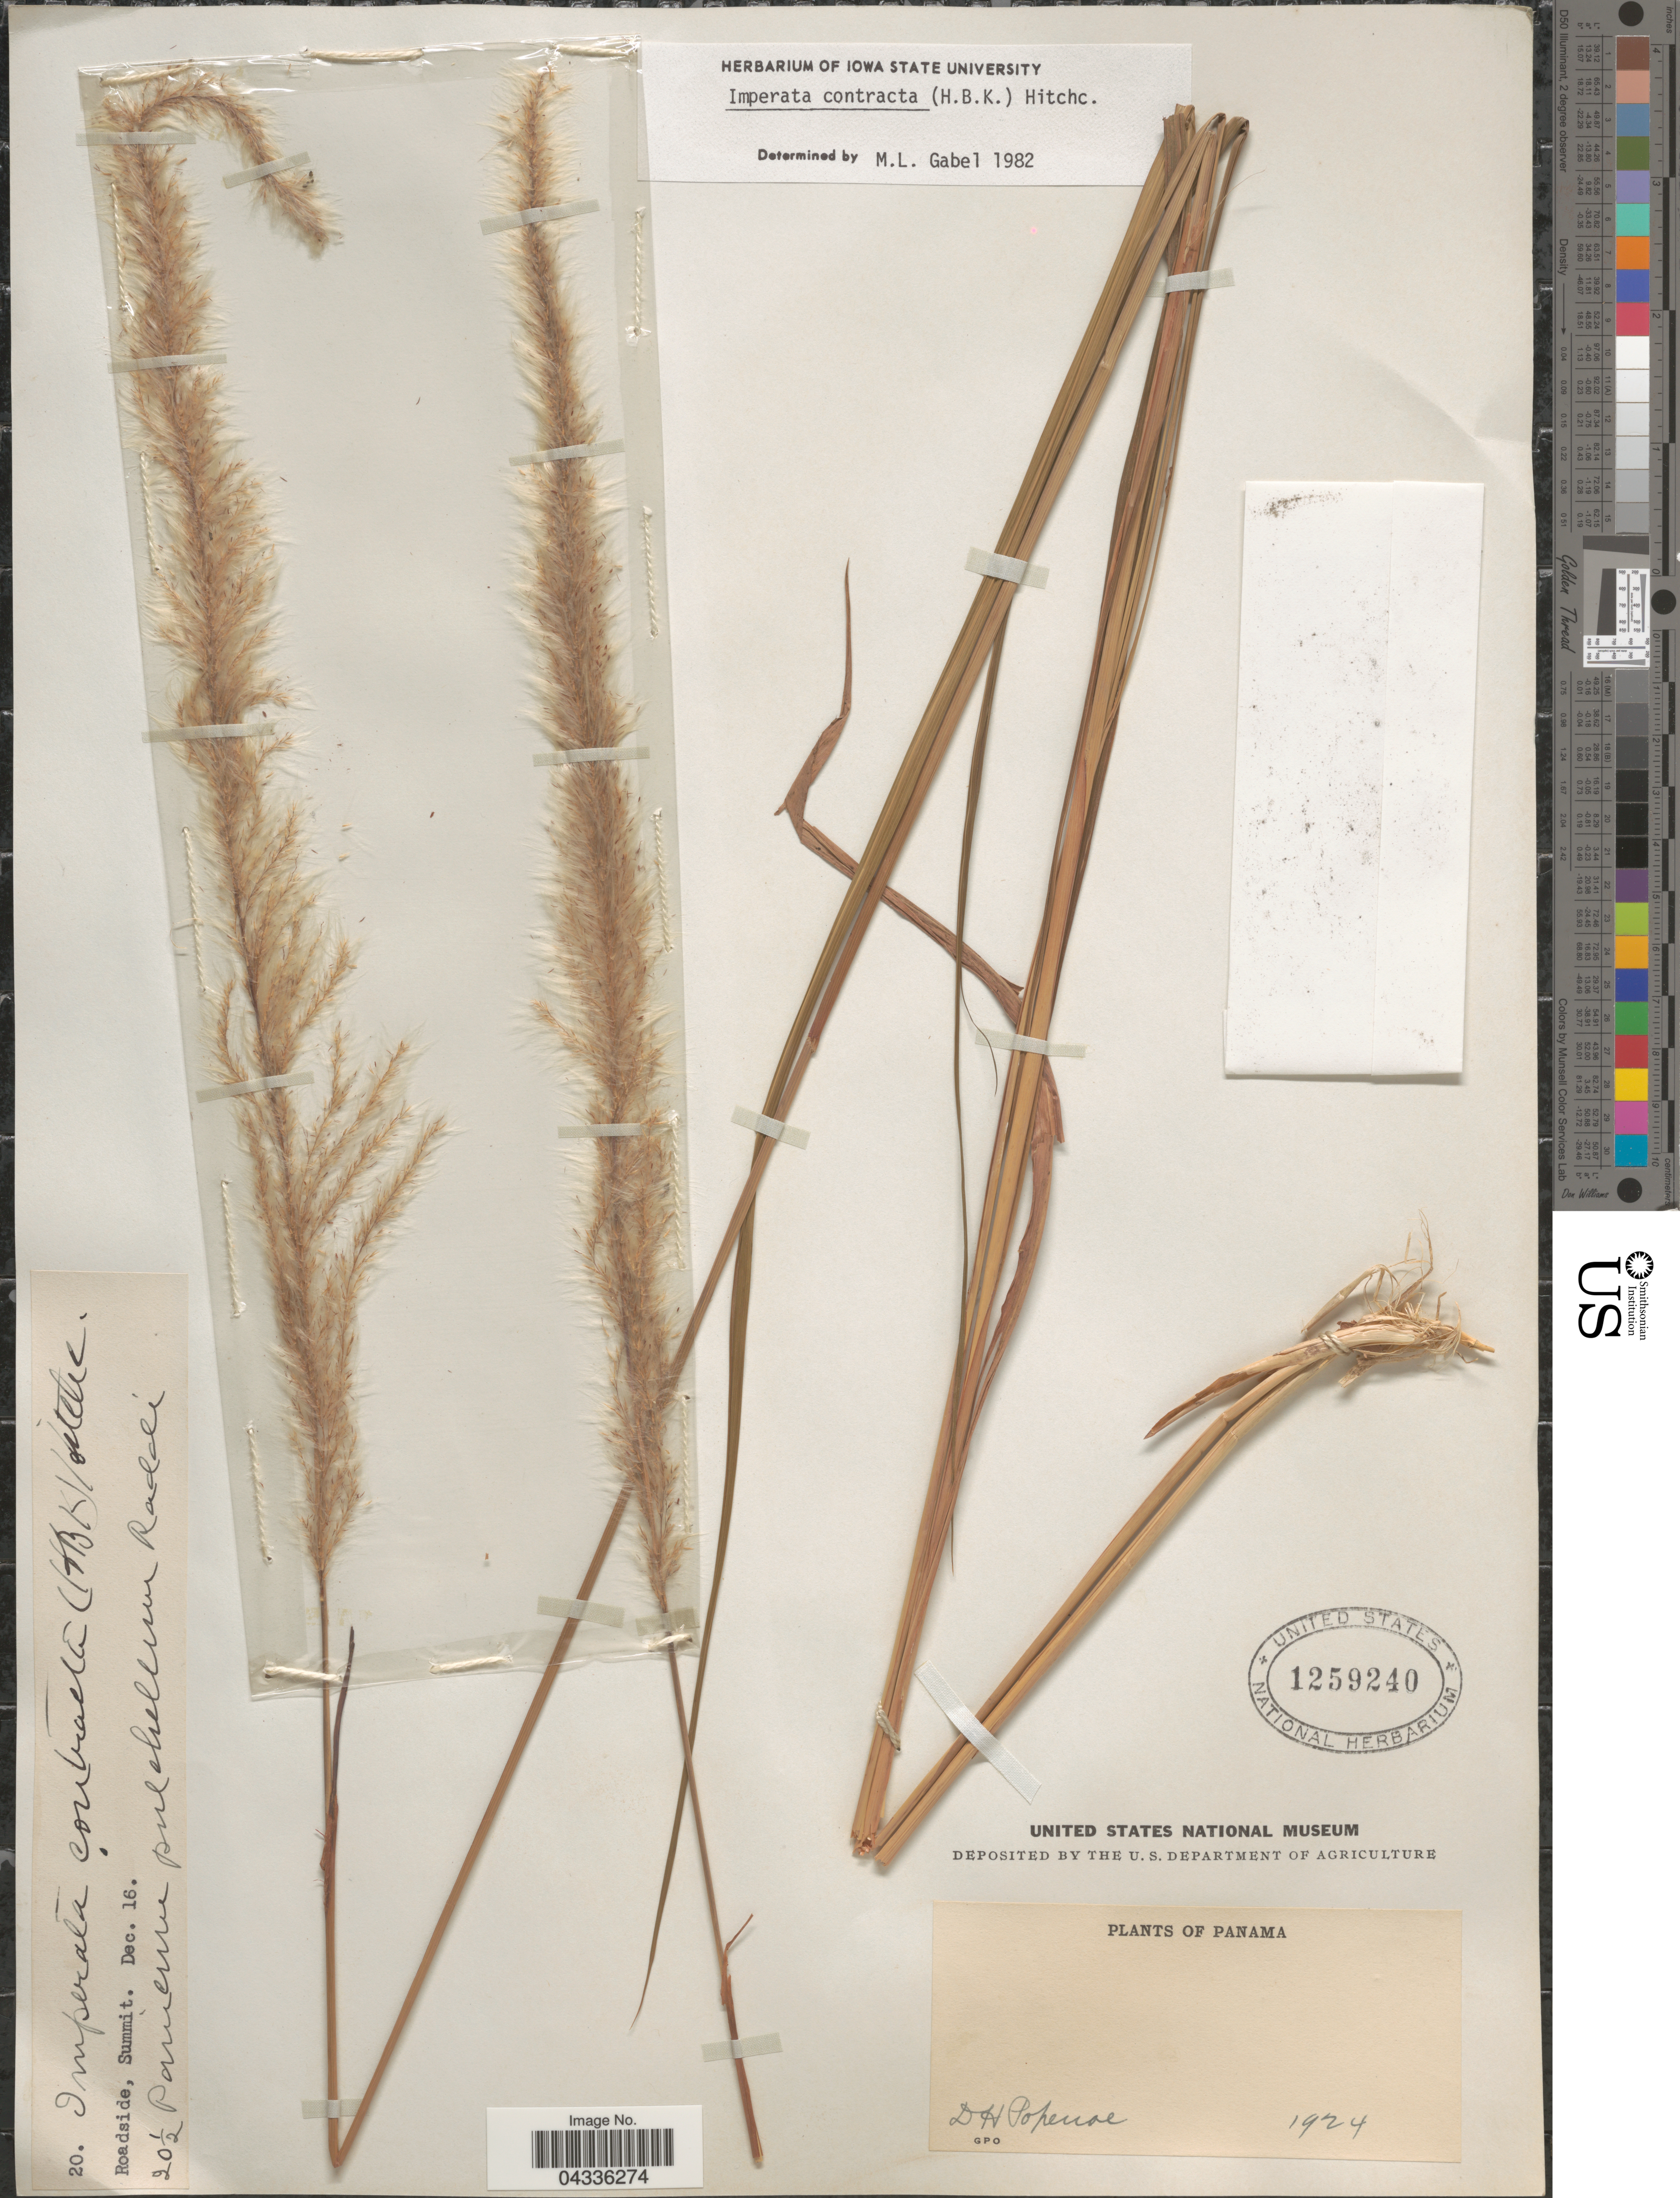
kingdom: Plantae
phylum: Tracheophyta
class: Liliopsida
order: Poales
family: Poaceae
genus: Imperata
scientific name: Imperata contracta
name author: (Kunth) Hitchc.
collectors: D. Popenoe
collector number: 20?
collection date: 1924-12-16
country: Panama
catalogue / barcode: US 1259240